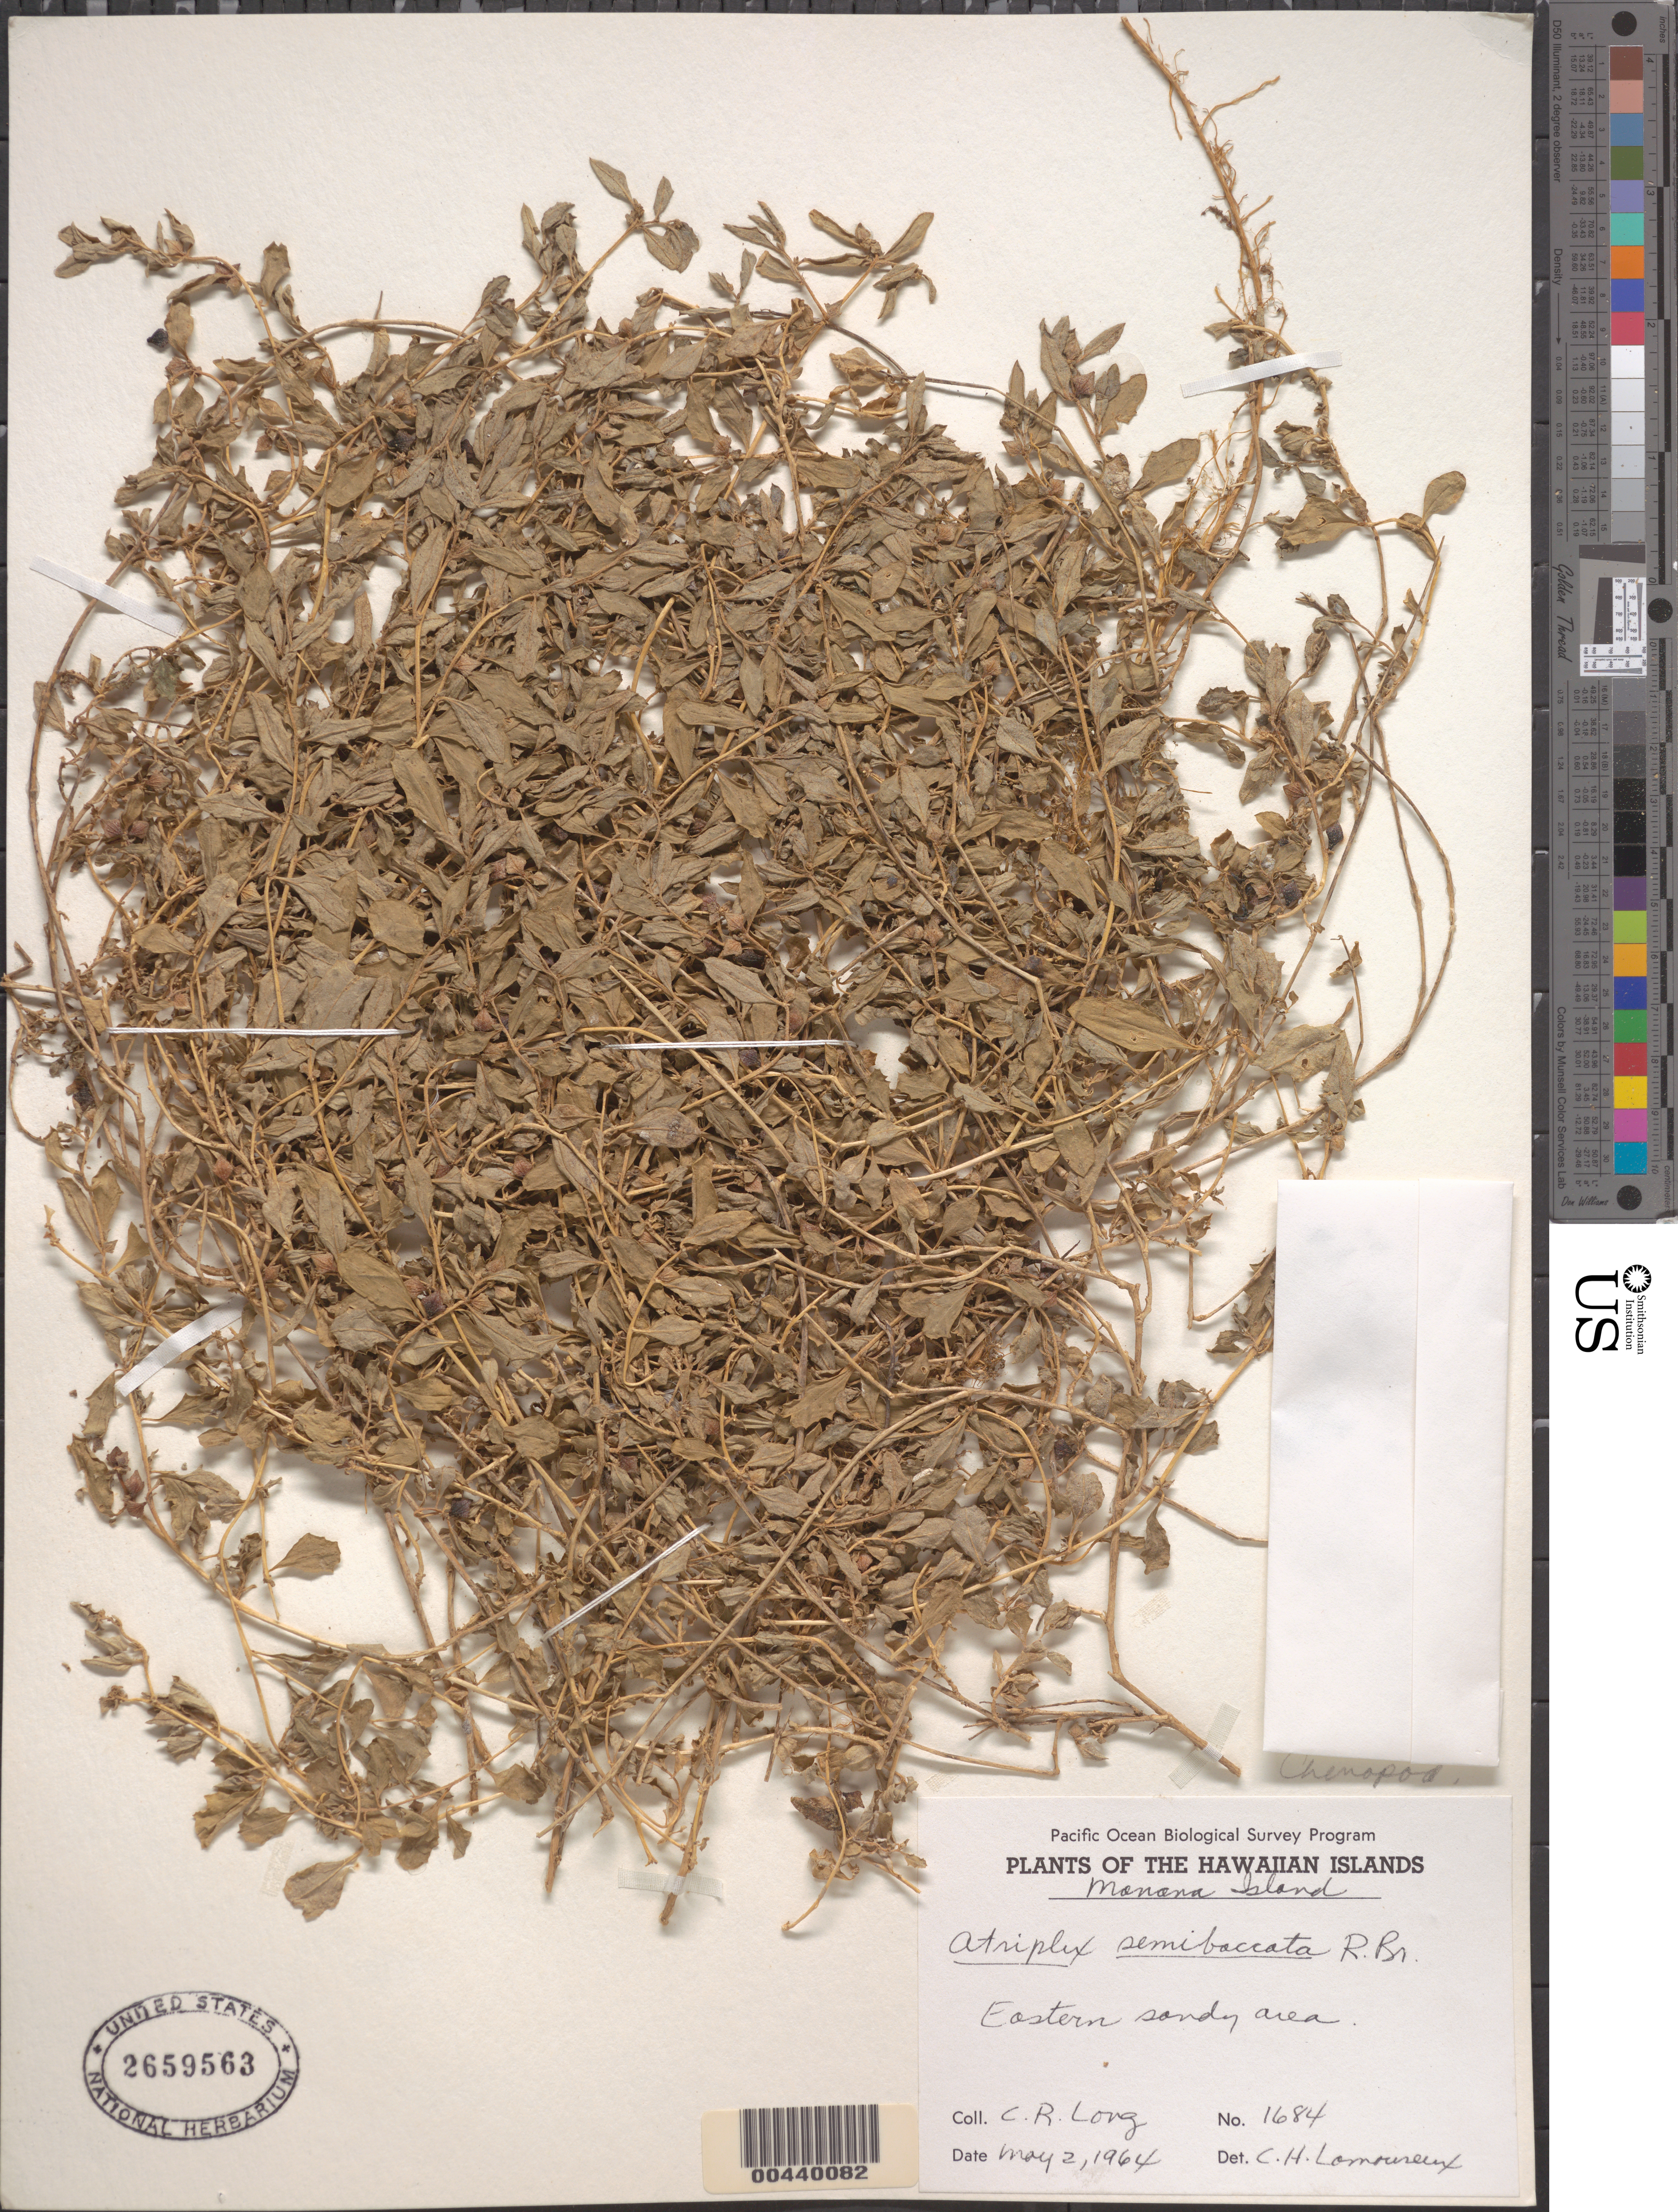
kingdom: Plantae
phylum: Tracheophyta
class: Magnoliopsida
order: Caryophyllales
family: Amaranthaceae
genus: Atriplex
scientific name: Atriplex semibaccata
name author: R. Br.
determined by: Lamoureux, C. H.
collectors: C. Long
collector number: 1684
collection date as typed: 2 May 1964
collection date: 1964-05-02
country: United States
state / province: Hawaii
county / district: Honolulu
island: Manana [Rabbit]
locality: Eastern sandy area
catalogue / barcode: US 2659563